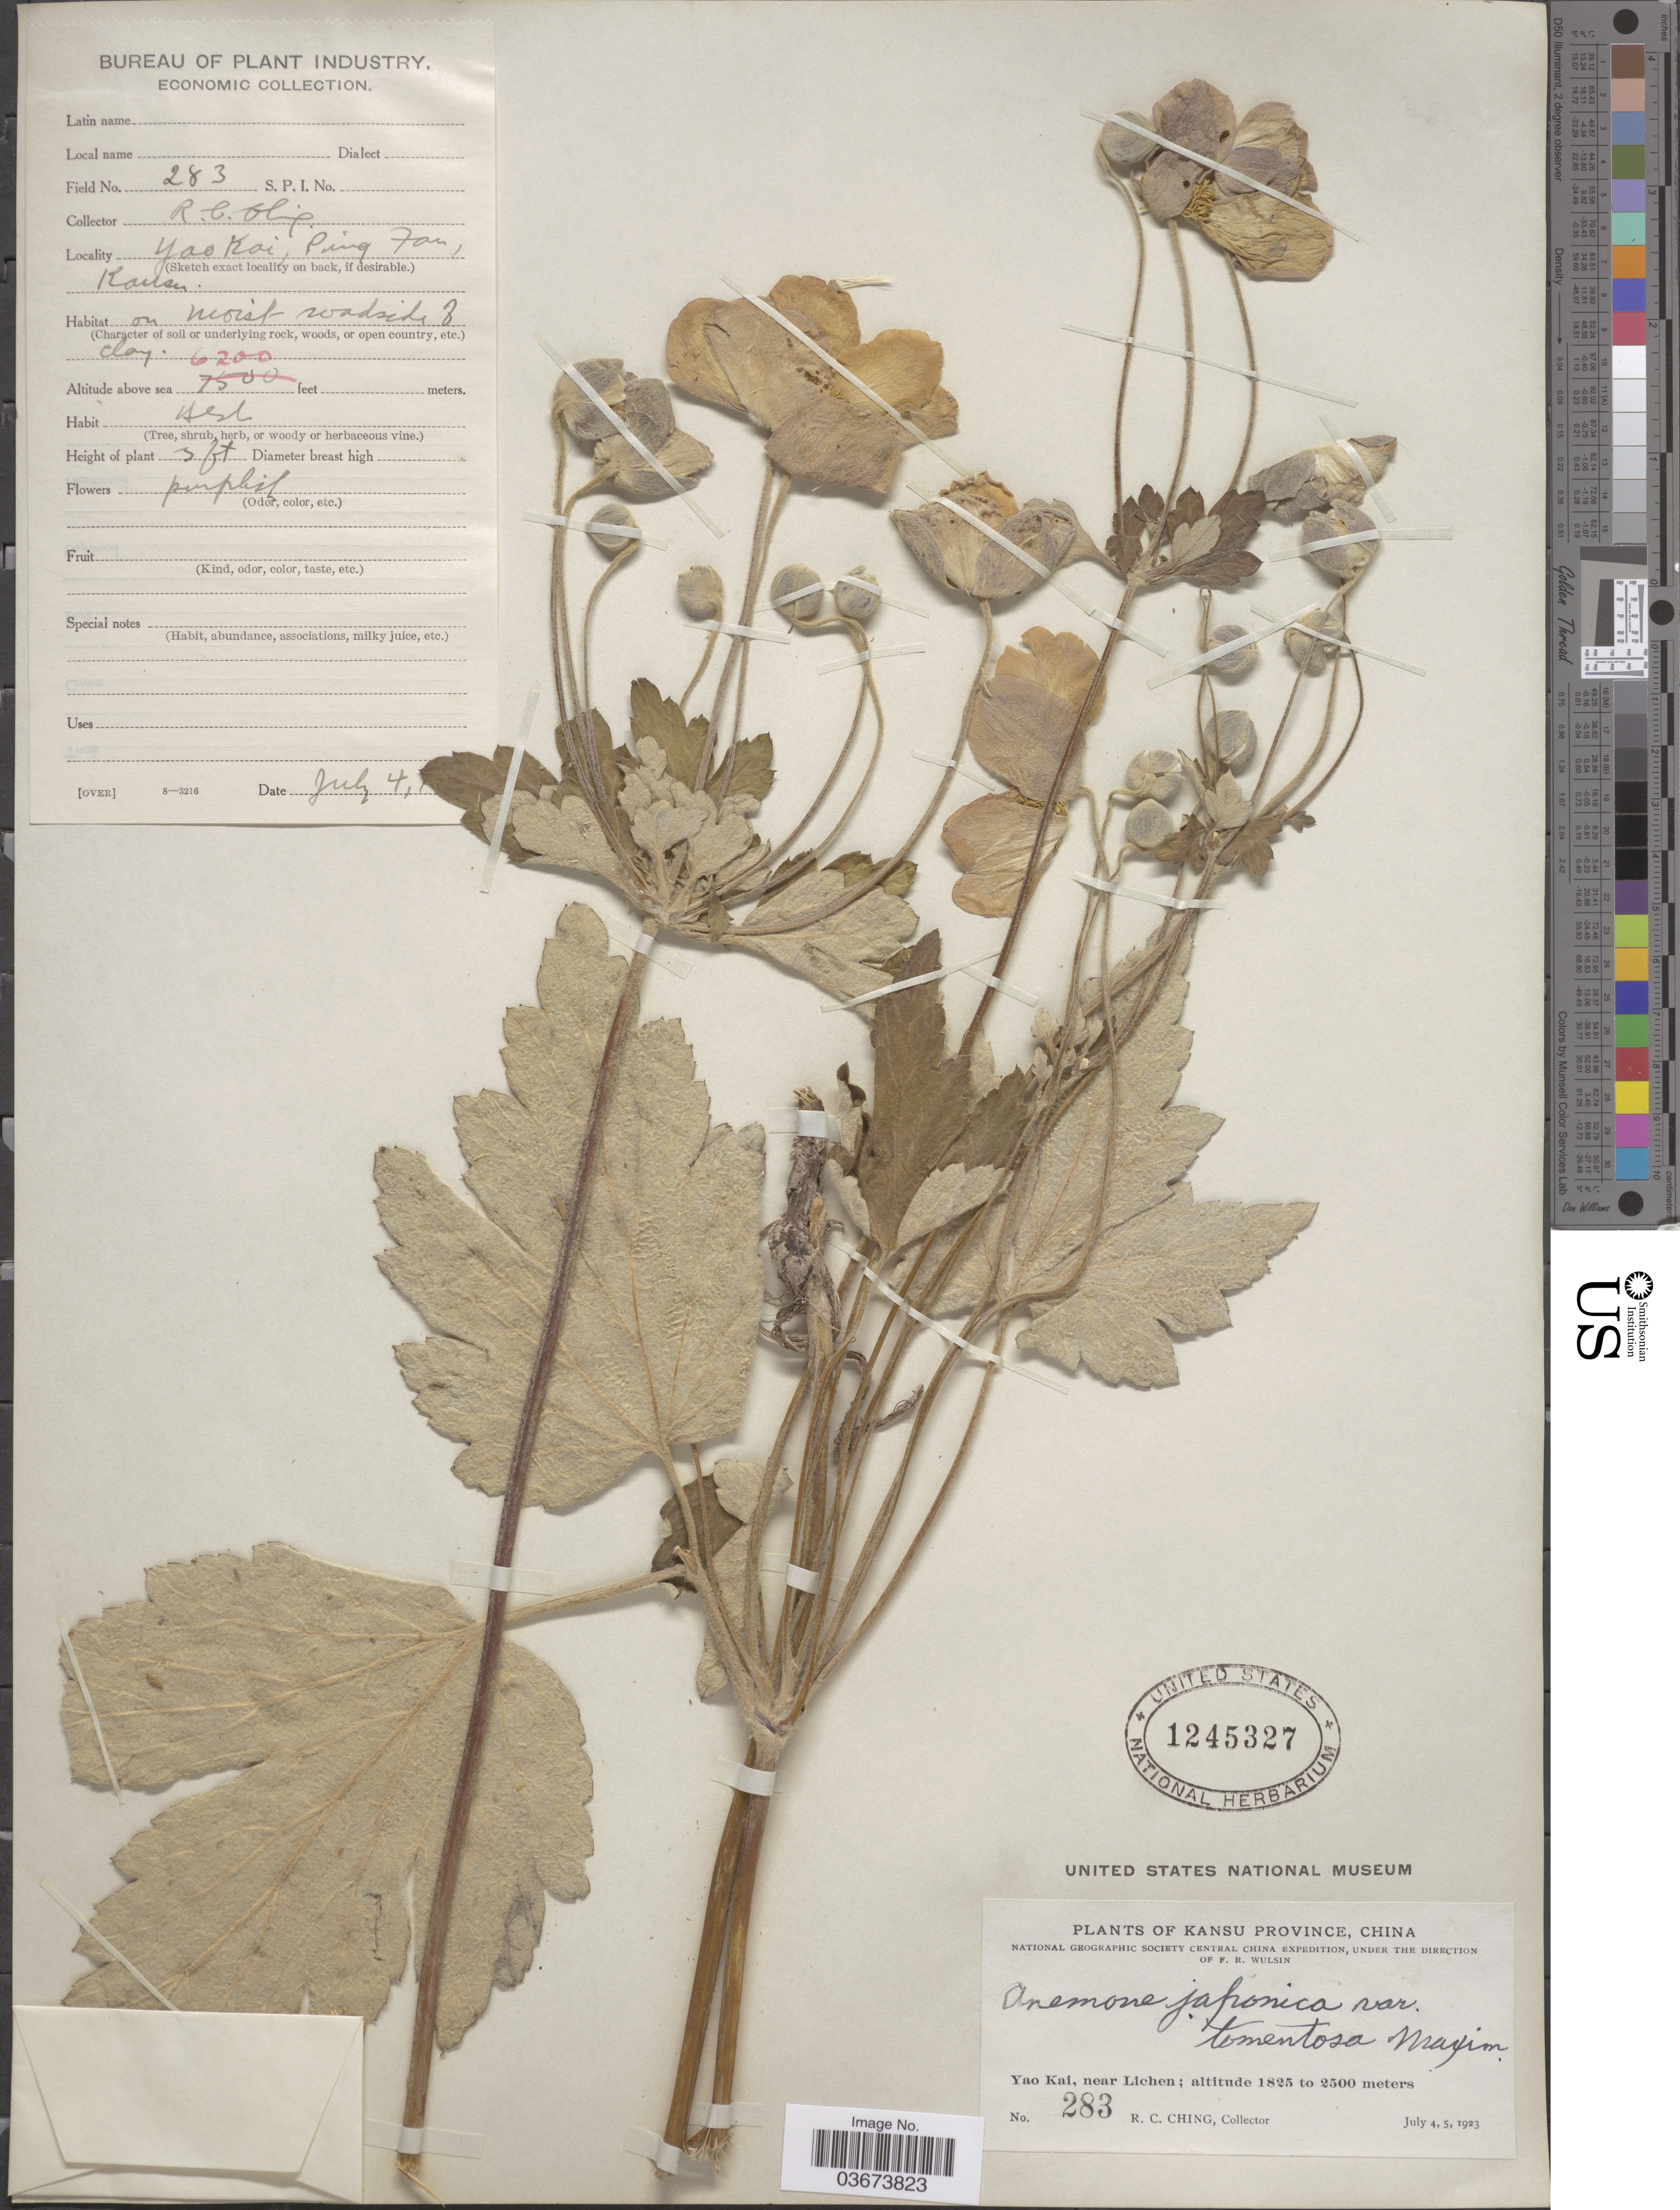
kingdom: Plantae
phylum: Tracheophyta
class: Magnoliopsida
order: Ranunculales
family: Ranunculaceae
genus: Anemone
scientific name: Anemone japonica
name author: Houtt.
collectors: R. C. Ching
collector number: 283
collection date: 1923-07-04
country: China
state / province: Gansu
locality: Kansu Province. Yao Kai, near Lichen. Ping Fan.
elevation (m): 1890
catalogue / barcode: US 1245327